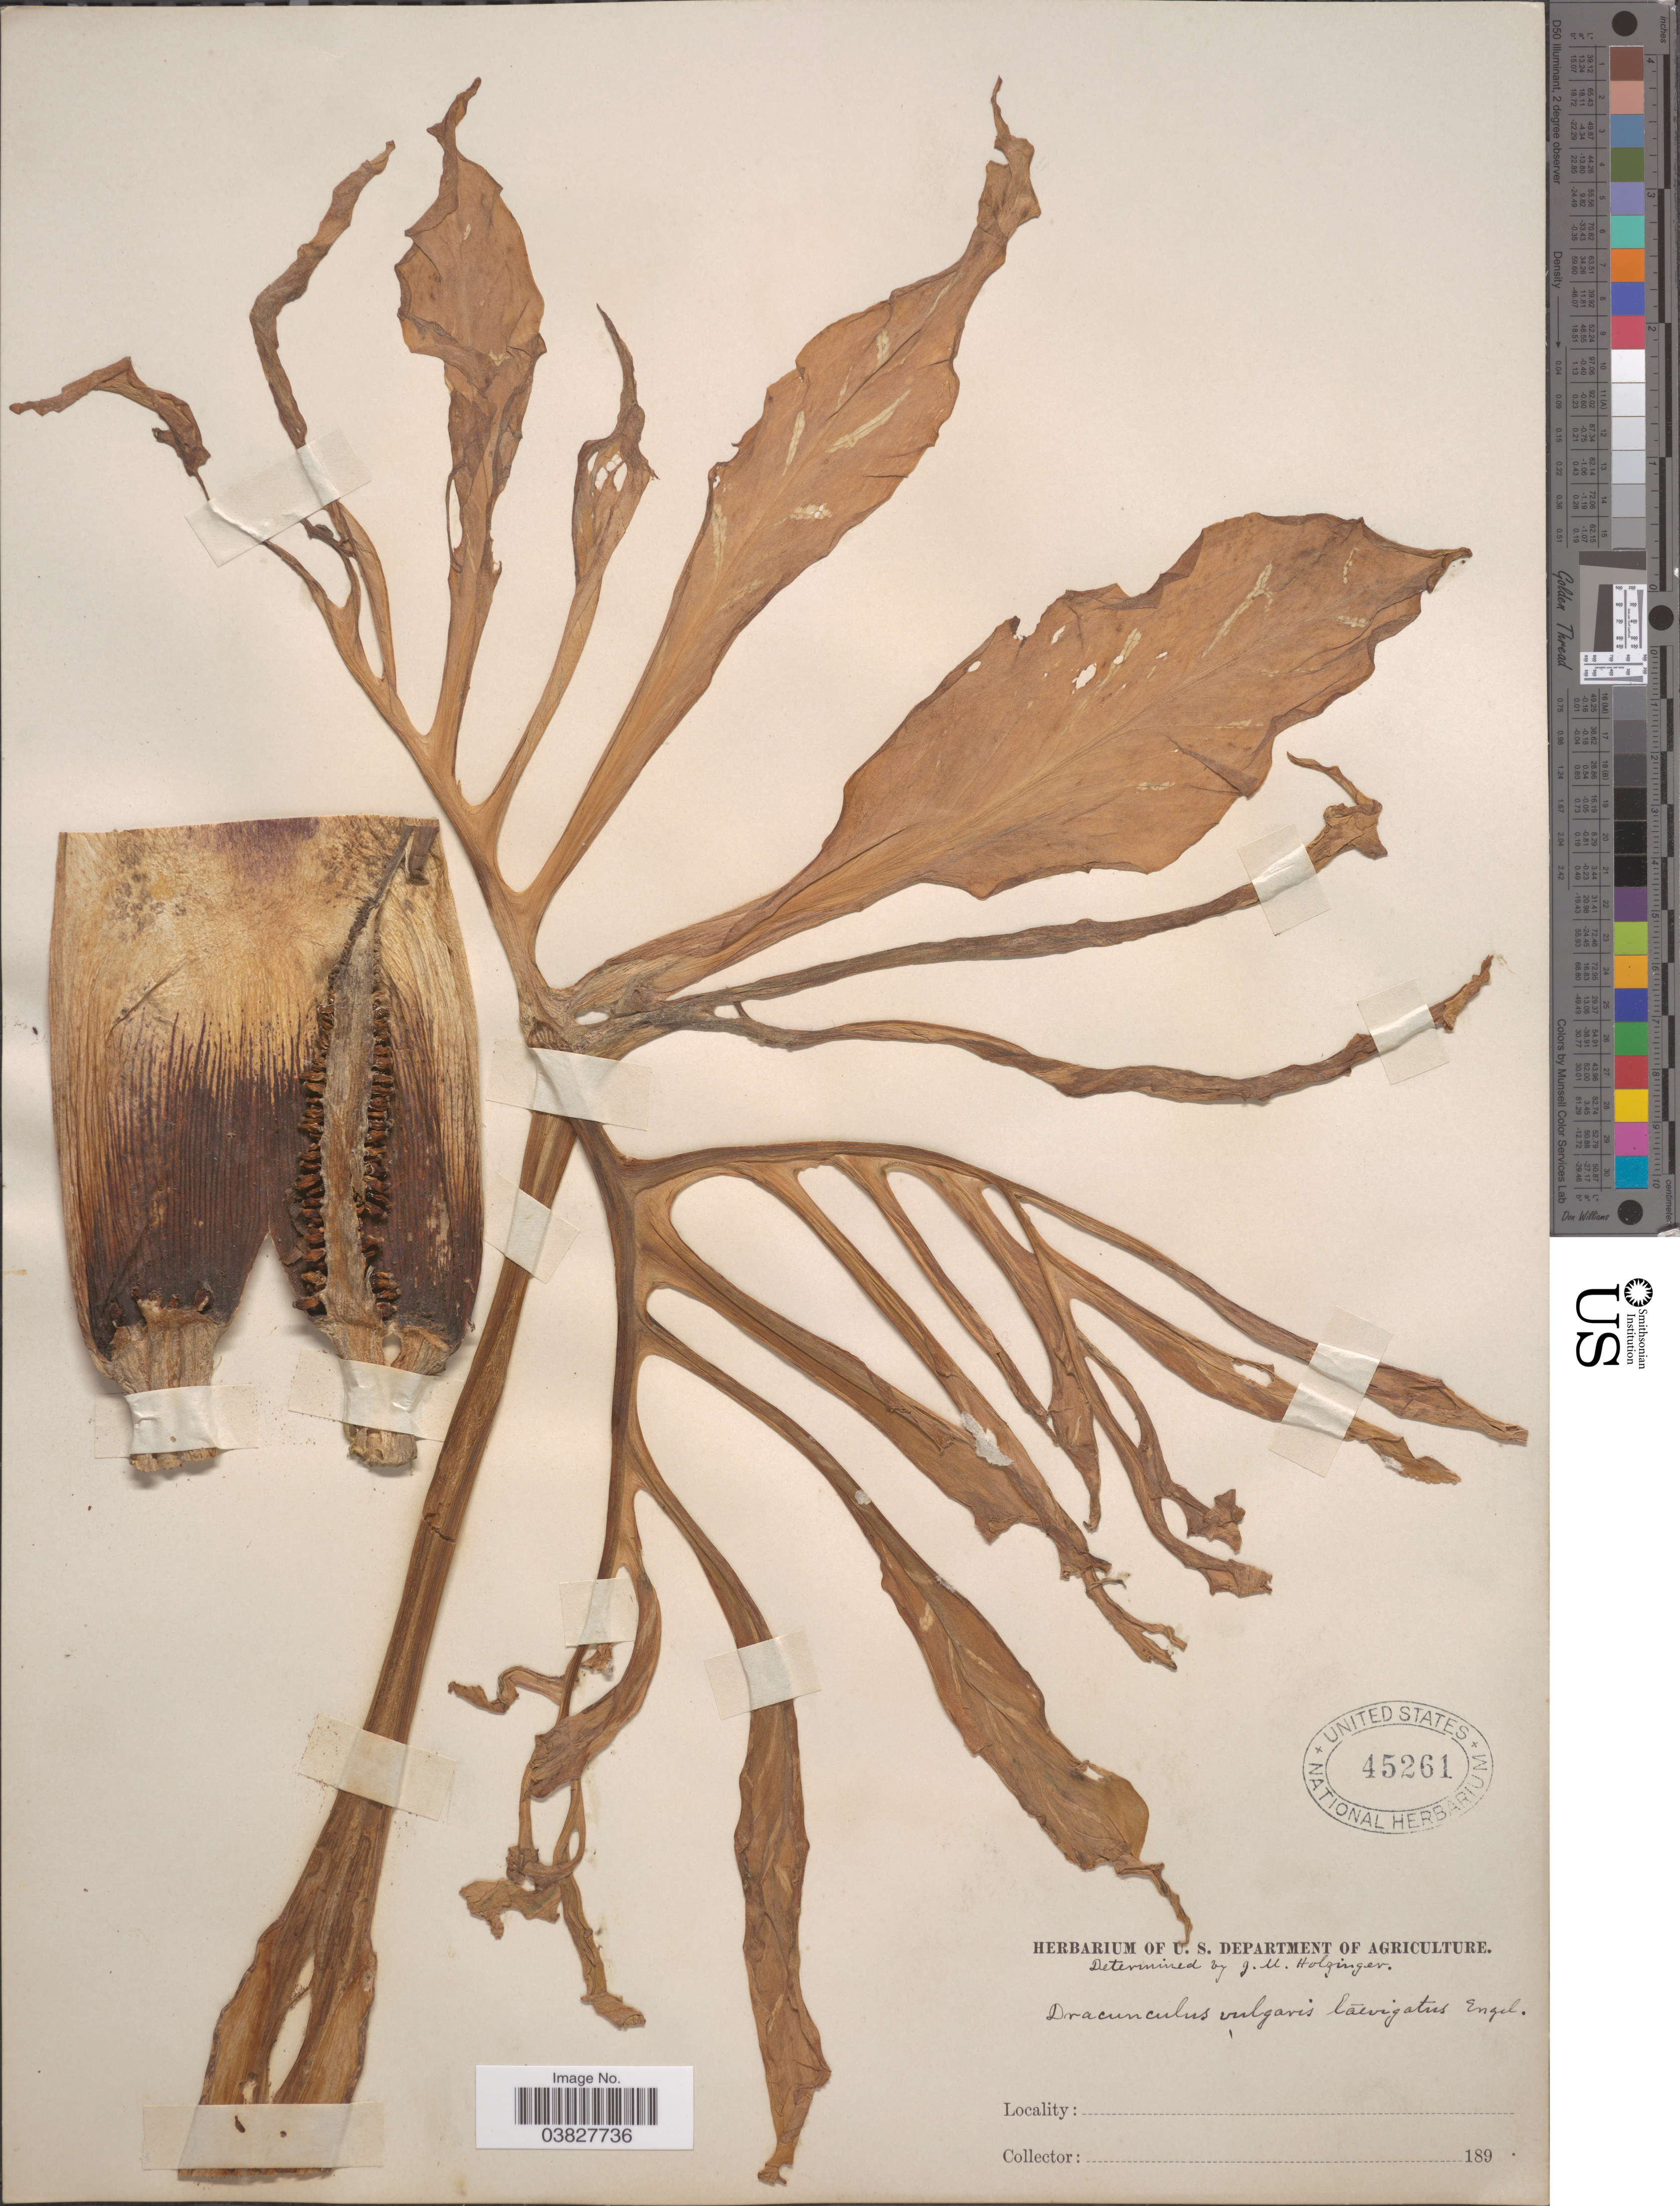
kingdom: Plantae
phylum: Tracheophyta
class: Liliopsida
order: Alismatales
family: Araceae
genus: Dracunculus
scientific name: Dracunculus vulgaris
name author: Schott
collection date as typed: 189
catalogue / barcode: US 45261